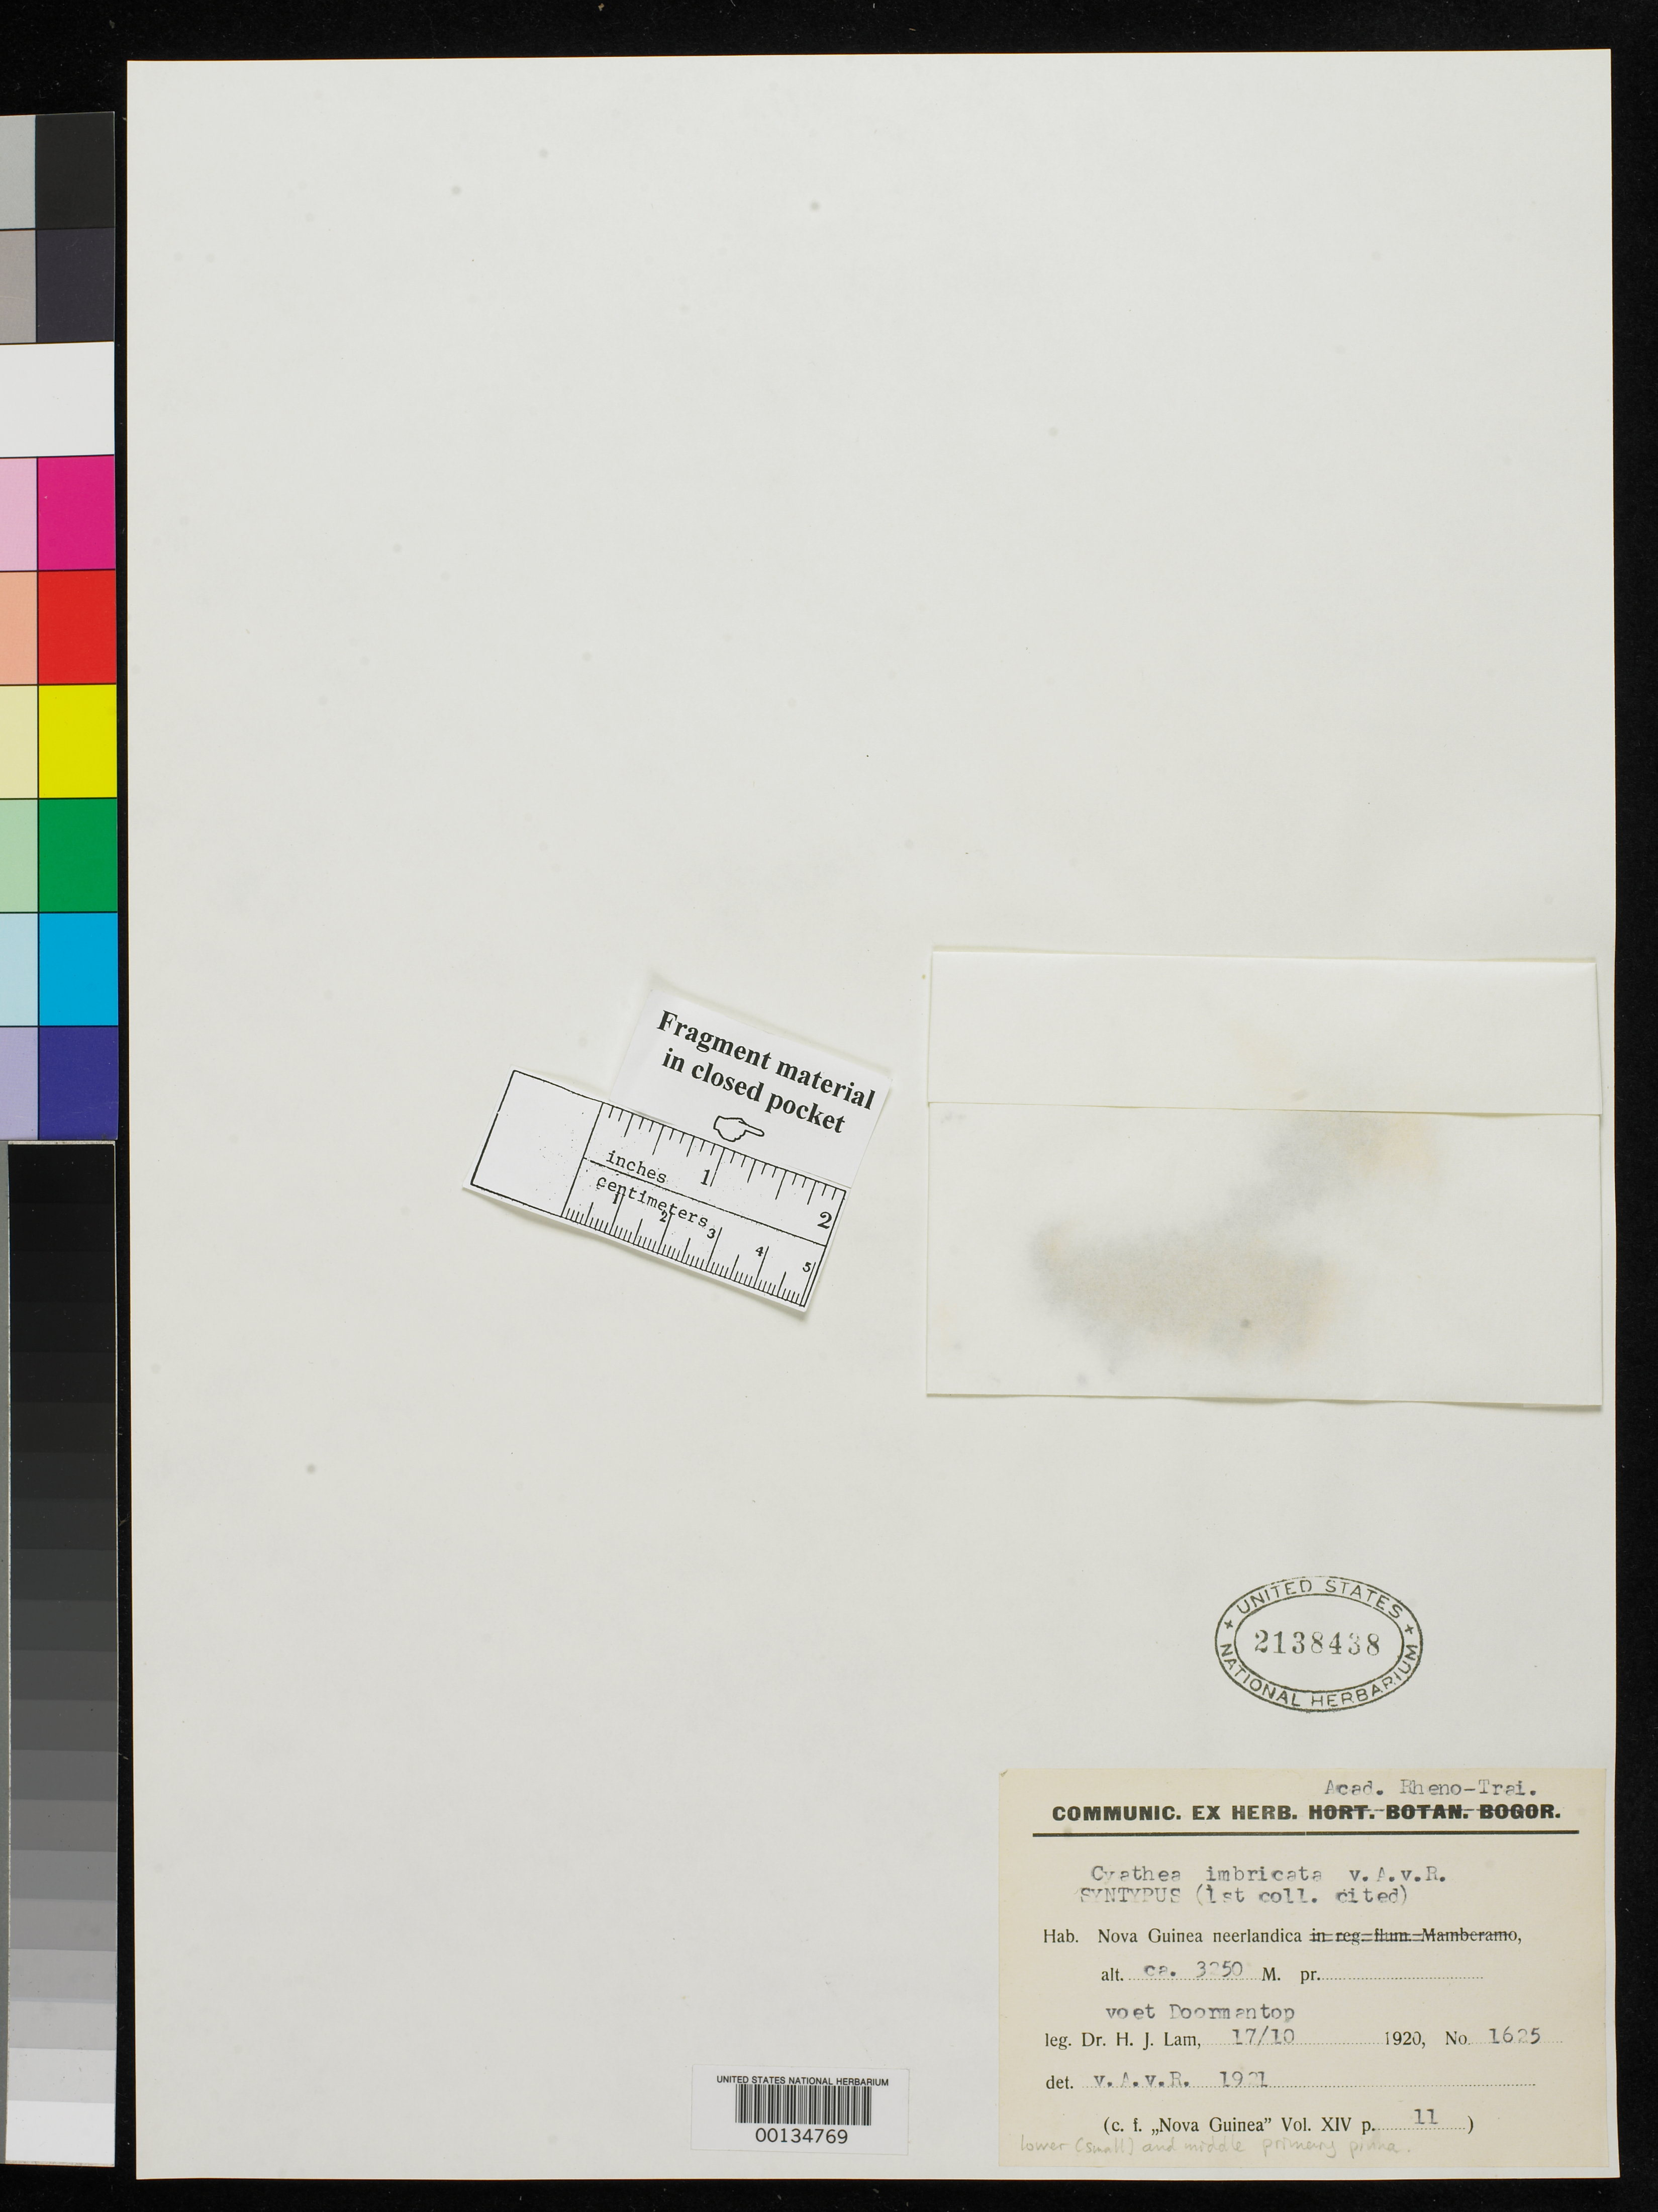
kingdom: Plantae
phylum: Tracheophyta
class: Polypodiopsida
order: Cyatheales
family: Cyatheaceae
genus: Cyathea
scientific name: Cyathea imbricata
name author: Alderw.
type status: Syntype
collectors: H. J. Lam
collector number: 1625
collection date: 1920-09-21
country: Indonesia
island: New Guinea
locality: Nova Guinea neerlandica, pr. Doormanrivier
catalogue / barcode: US 2138438